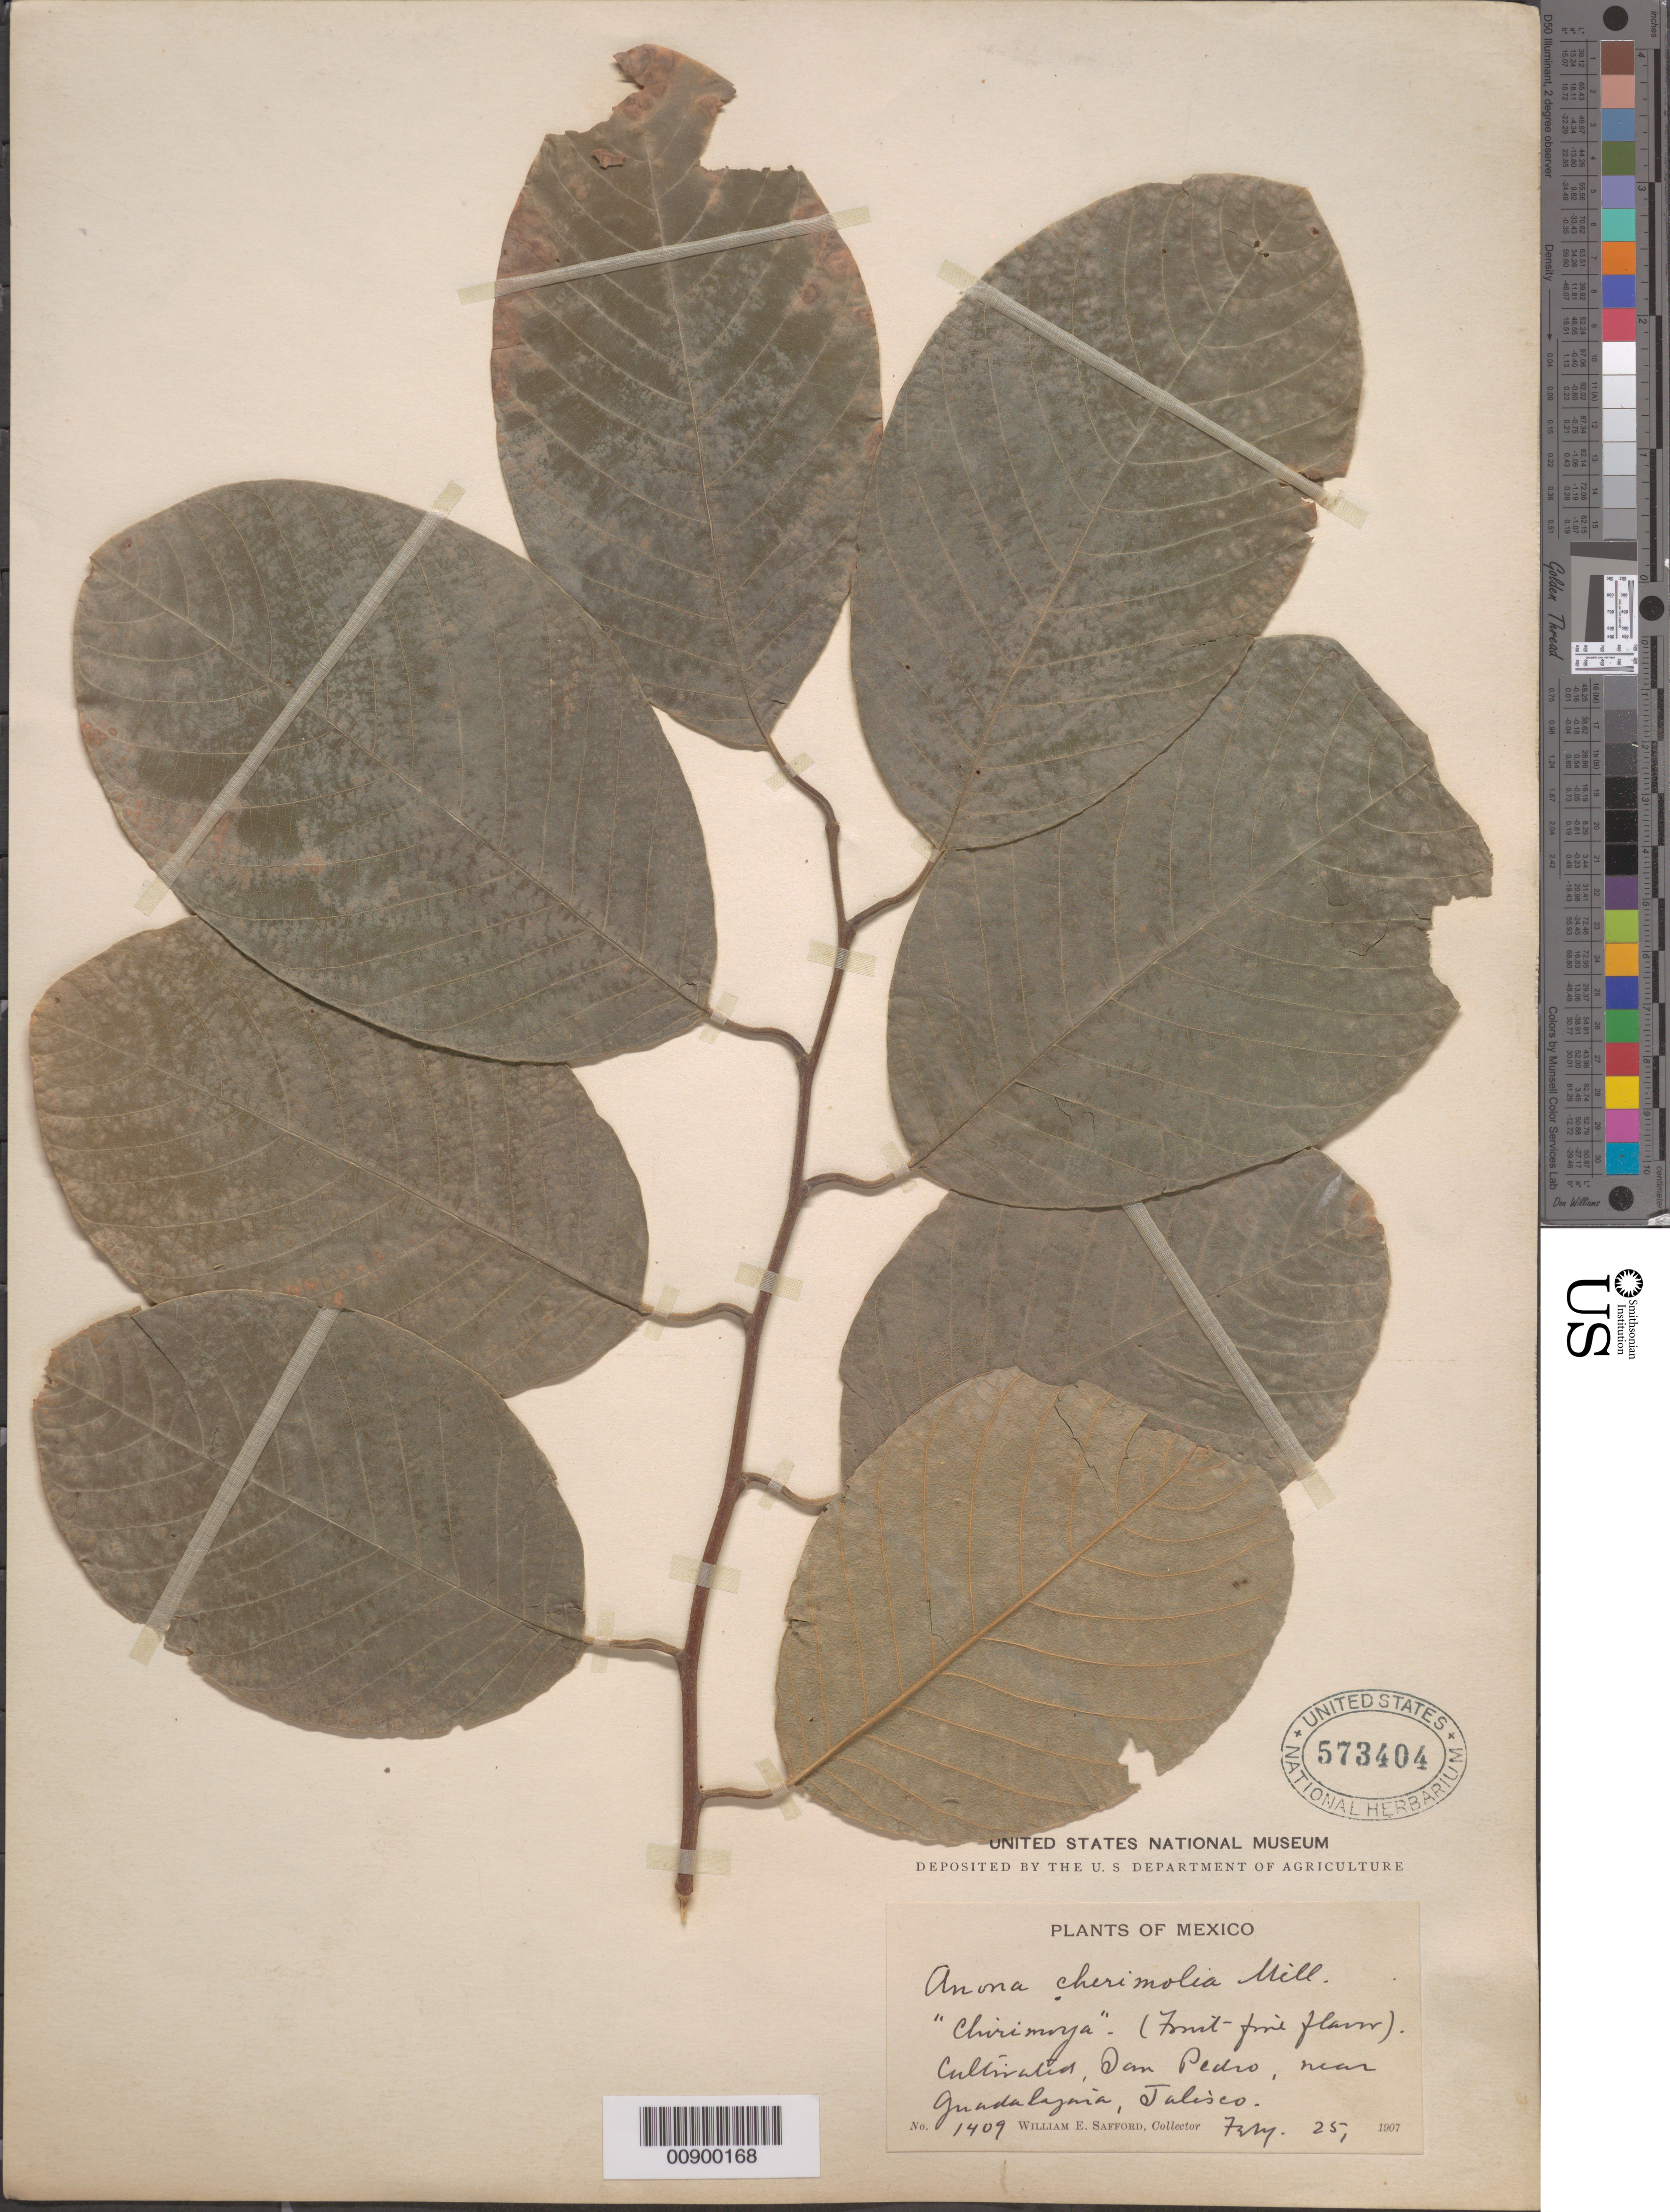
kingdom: Plantae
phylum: Tracheophyta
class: Magnoliopsida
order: Magnoliales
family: Annonaceae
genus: Annona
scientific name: Annona cherimola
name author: Mill.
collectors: W. E. Safford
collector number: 1409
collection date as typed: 25 Feb 1907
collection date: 1907-02-25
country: Mexico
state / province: Jalisco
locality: San Pedro, near Guadalajara, Jalisco.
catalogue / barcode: US 573404